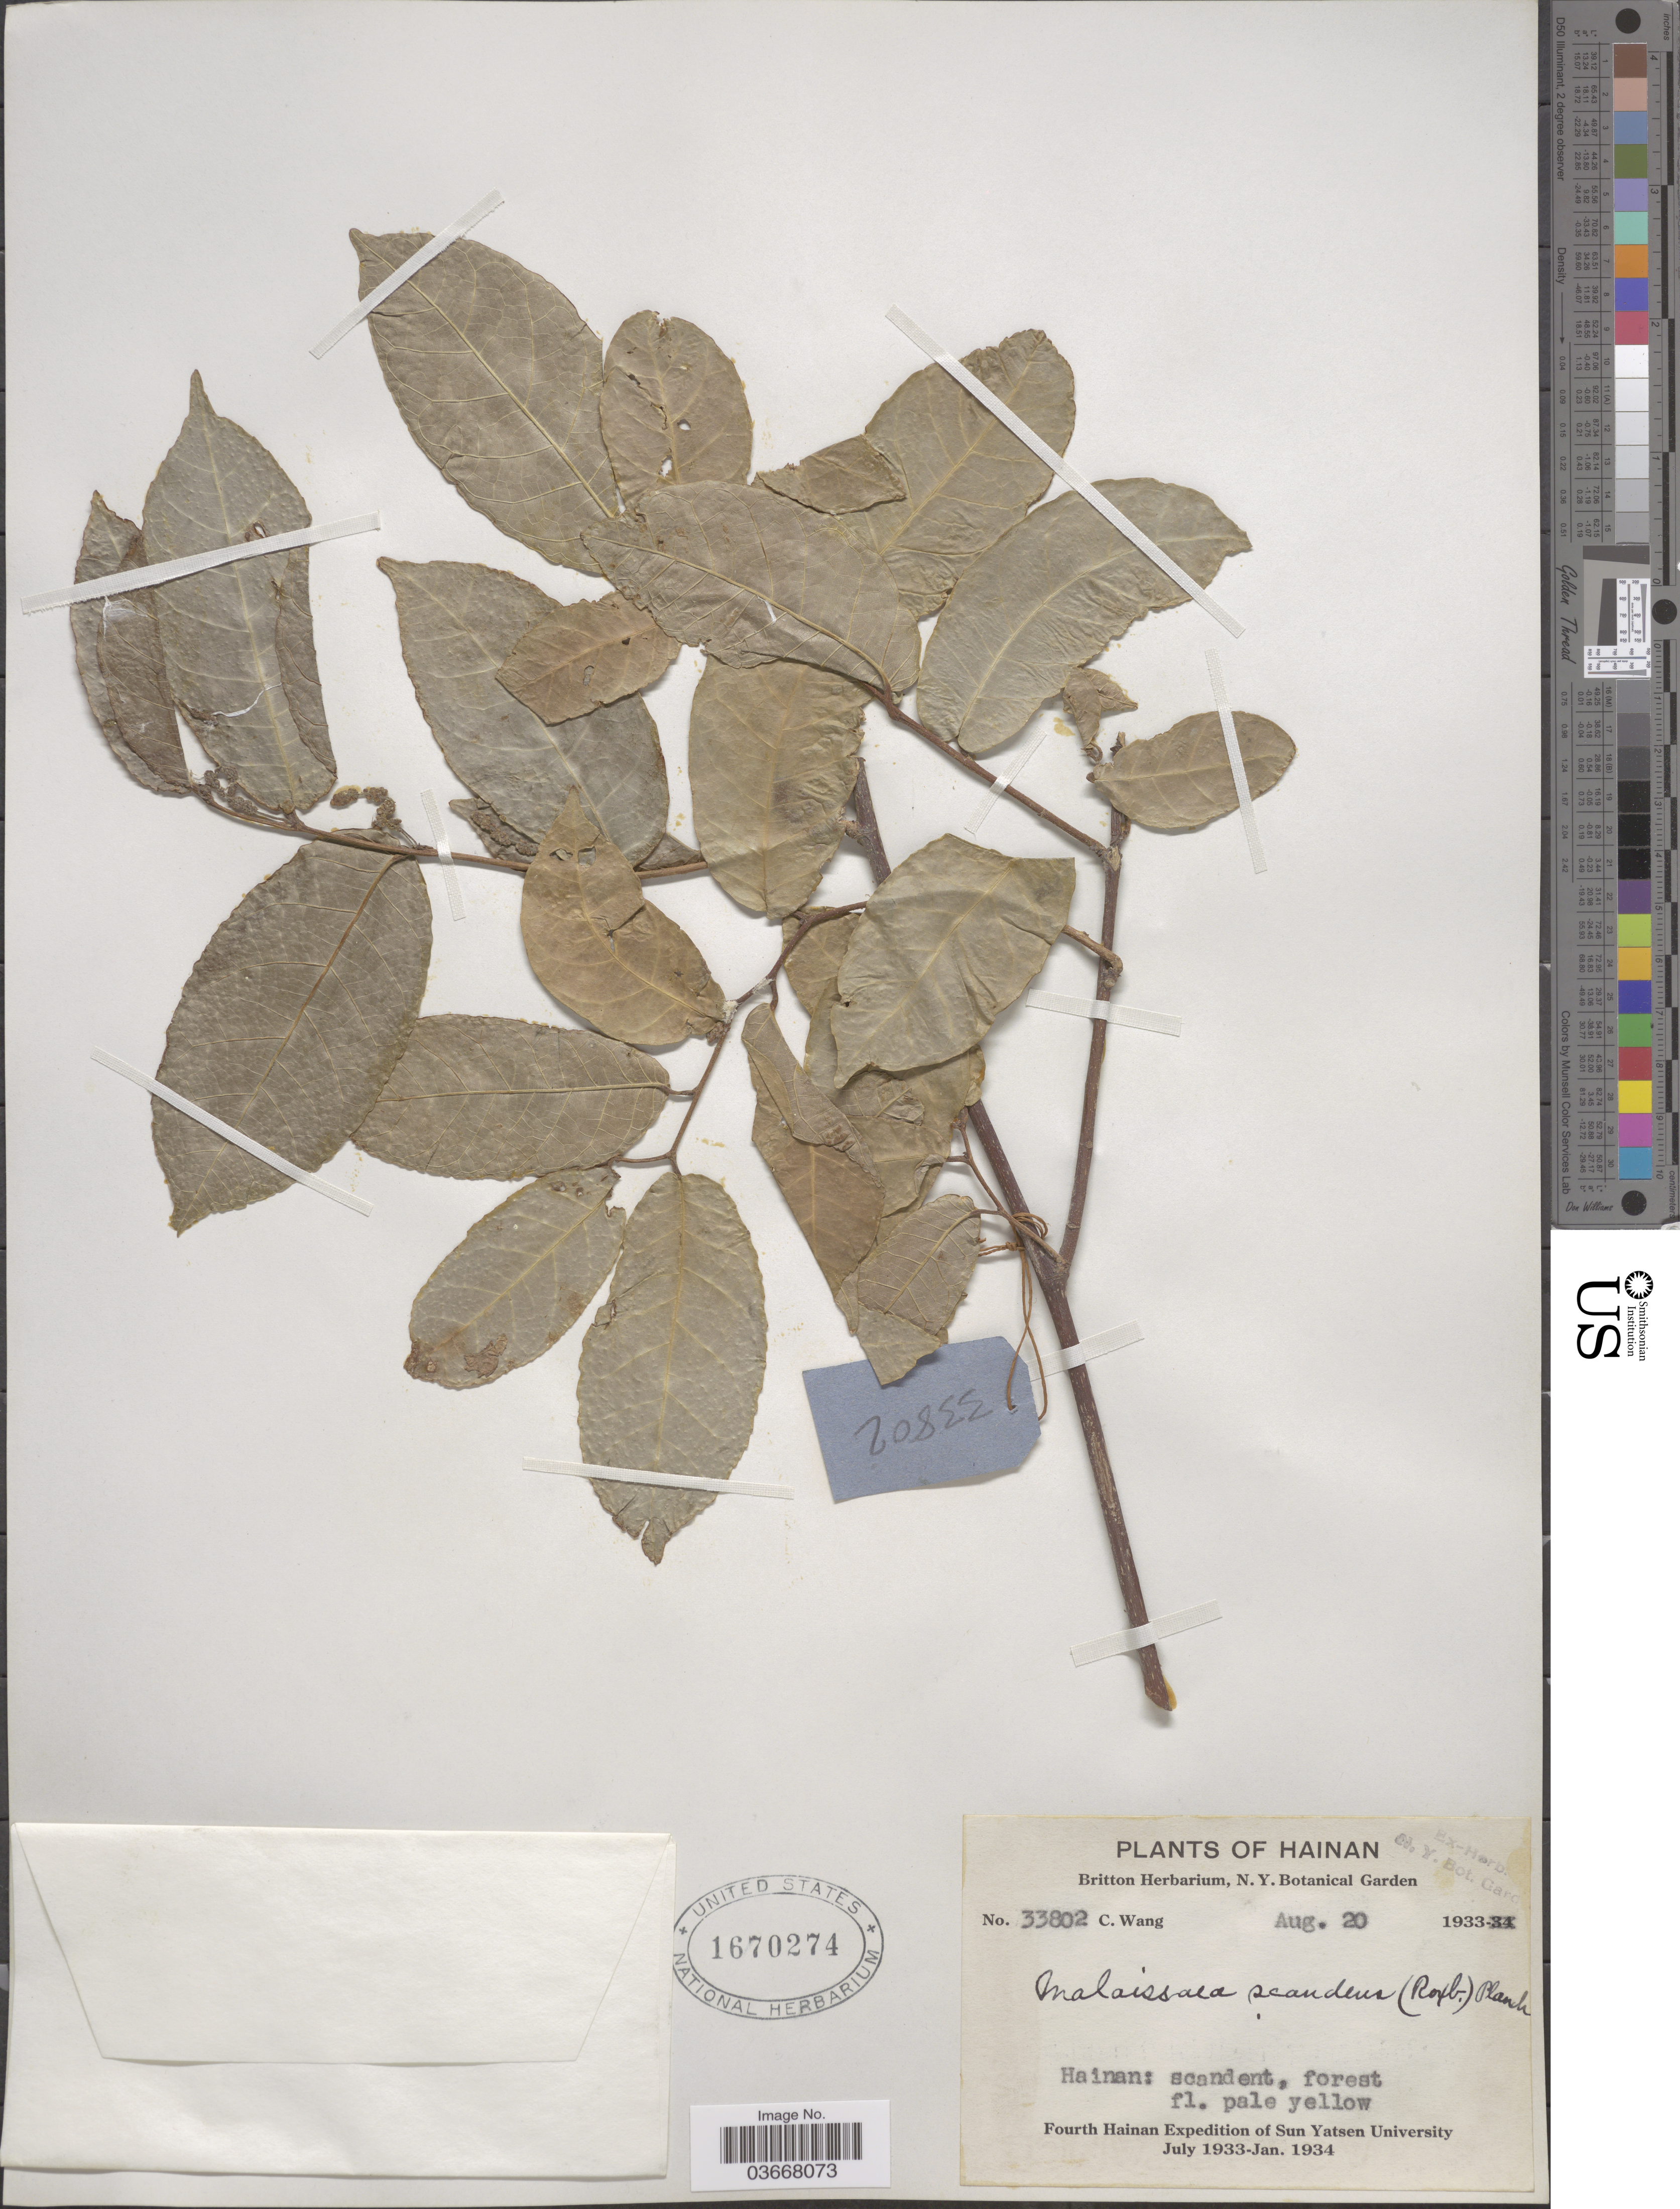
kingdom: Plantae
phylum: Tracheophyta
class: Magnoliopsida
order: Rosales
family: Moraceae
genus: Malaisia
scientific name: Malaisia scandens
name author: (Lour.) Planch.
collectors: C. Wang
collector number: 33802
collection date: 1933-08-20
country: China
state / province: Hainan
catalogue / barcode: US 1670274